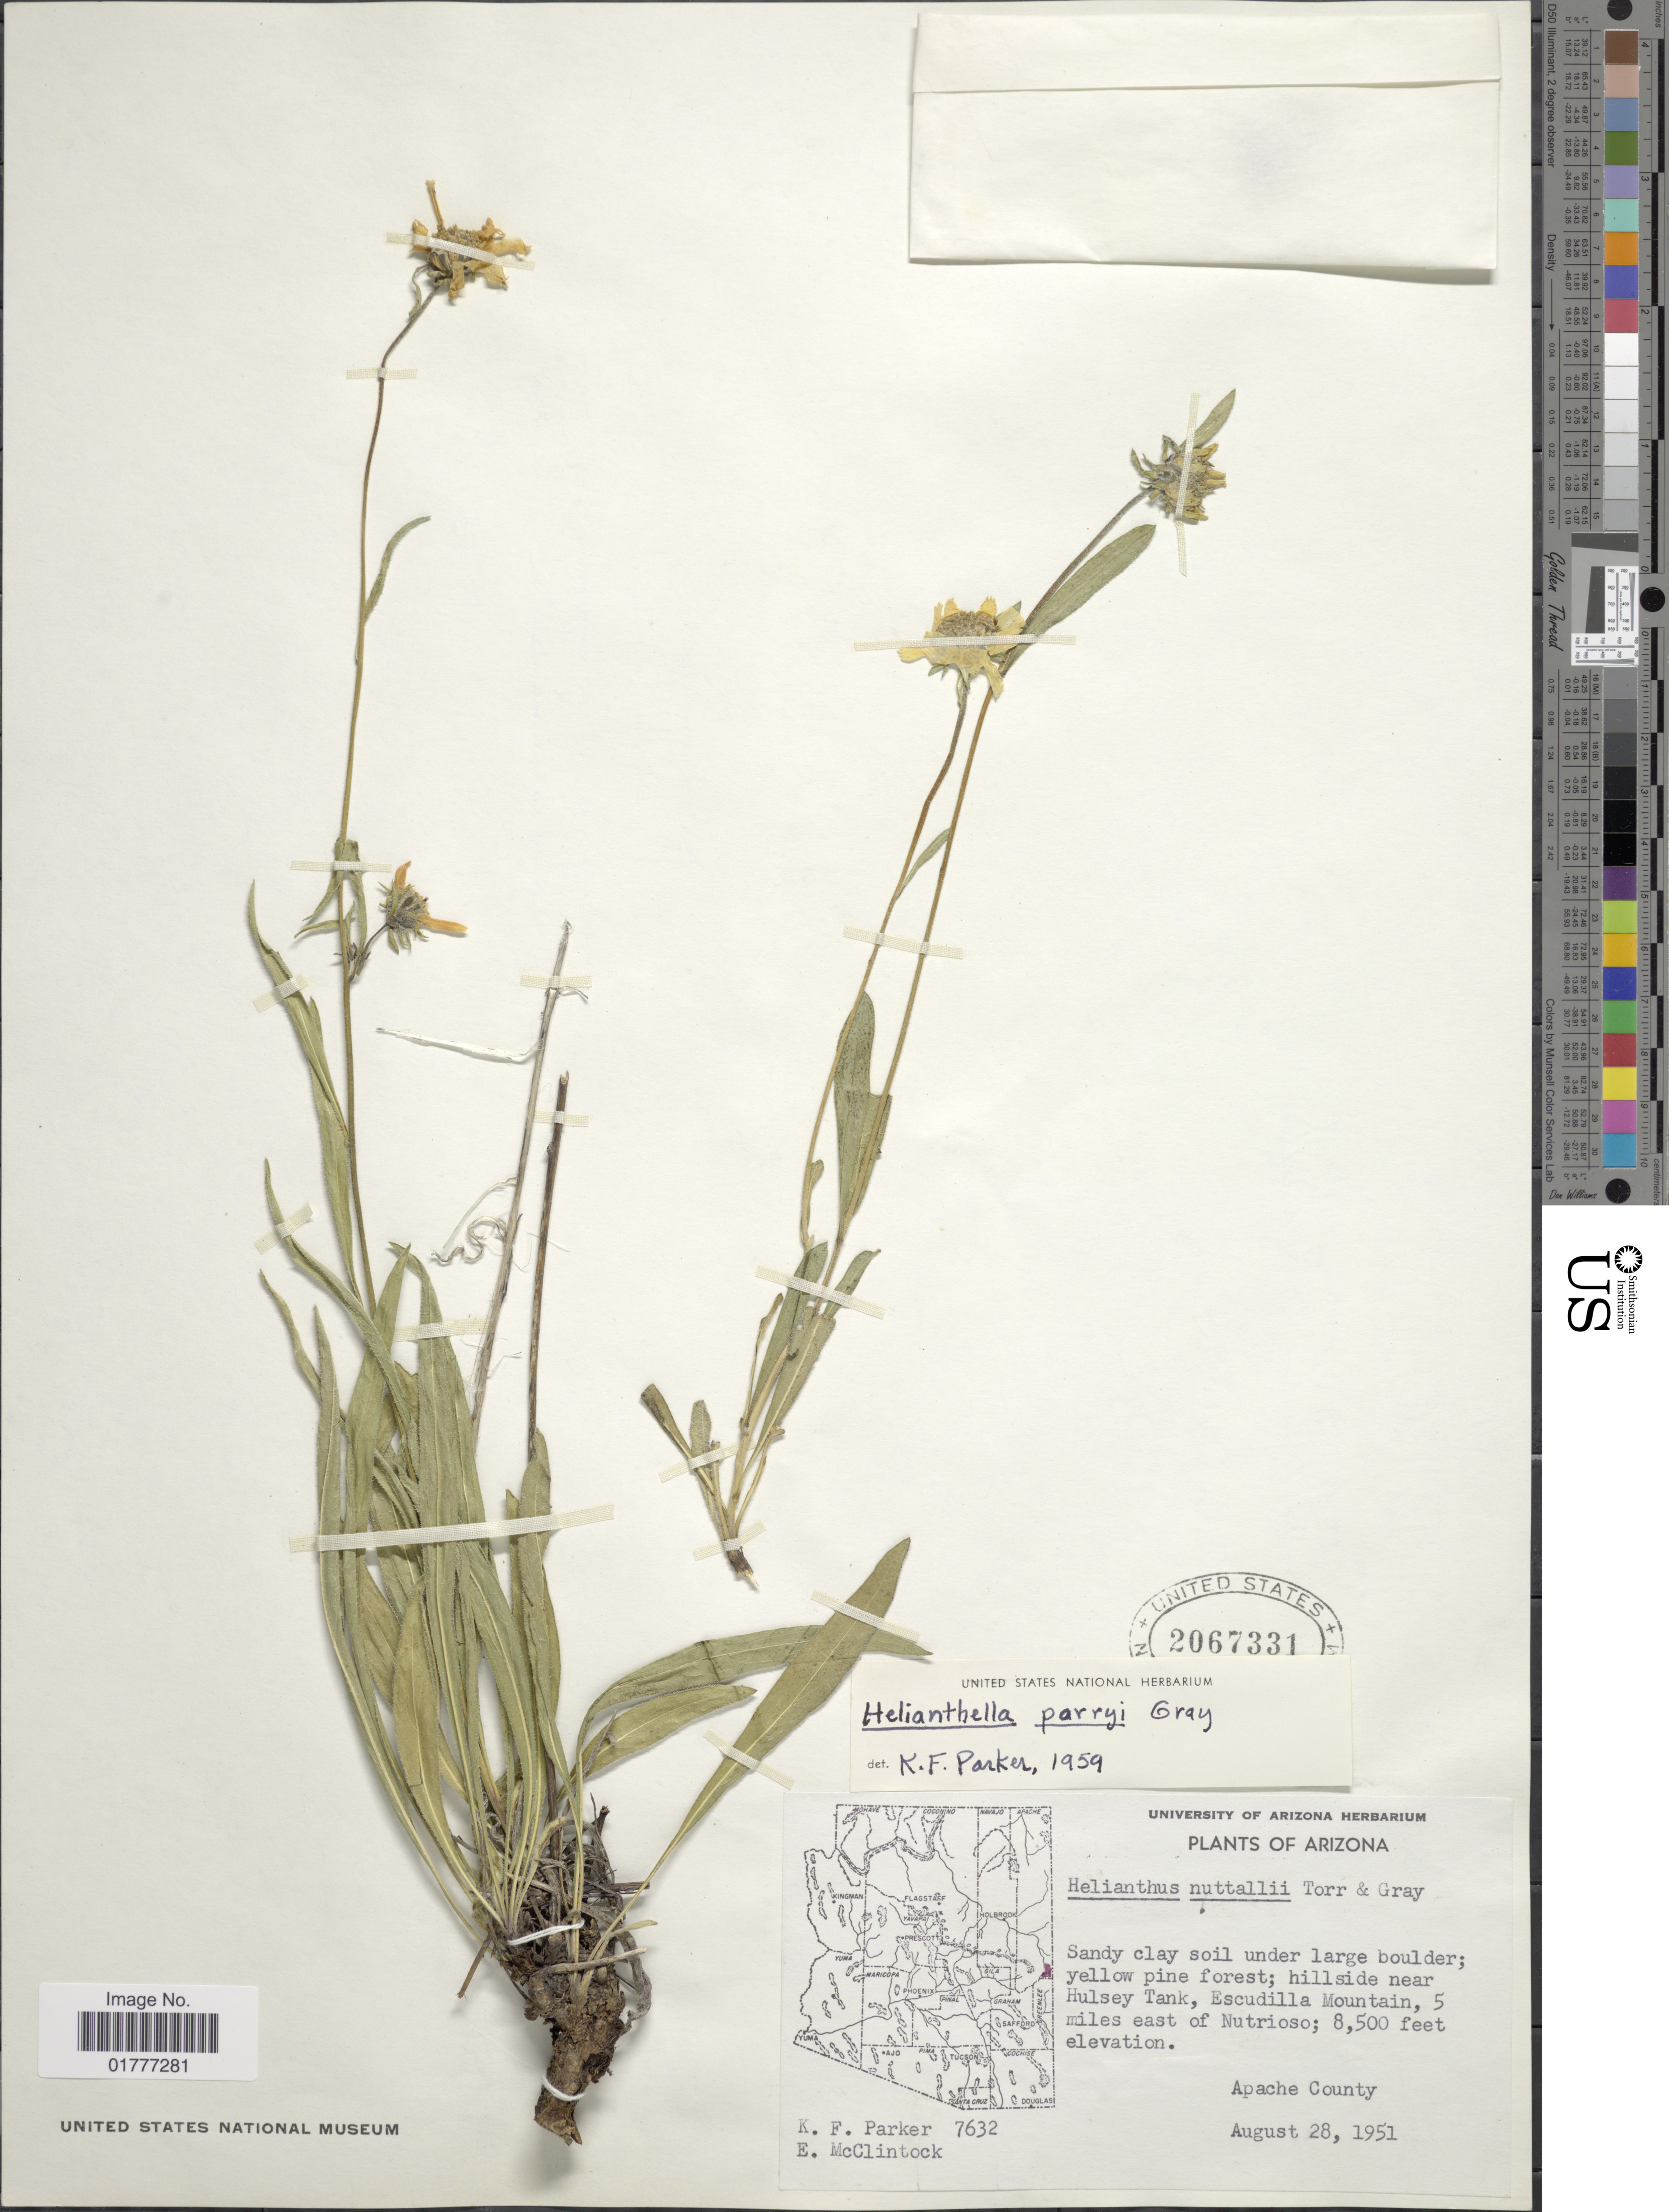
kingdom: Plantae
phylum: Tracheophyta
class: Magnoliopsida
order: Asterales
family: Asteraceae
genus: Helianthella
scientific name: Helianthella parryi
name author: A. Gray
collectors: K. F. Parker & E. McClintock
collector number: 7632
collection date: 1951-08-28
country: United States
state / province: Arizona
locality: Sandy cloi soil under large boulder, yellow pine forest; hillside near Hulsey Tank, Escudilla Mountain, 5 miles east of Nutrioso, Apache County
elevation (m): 2591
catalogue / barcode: US 2067331